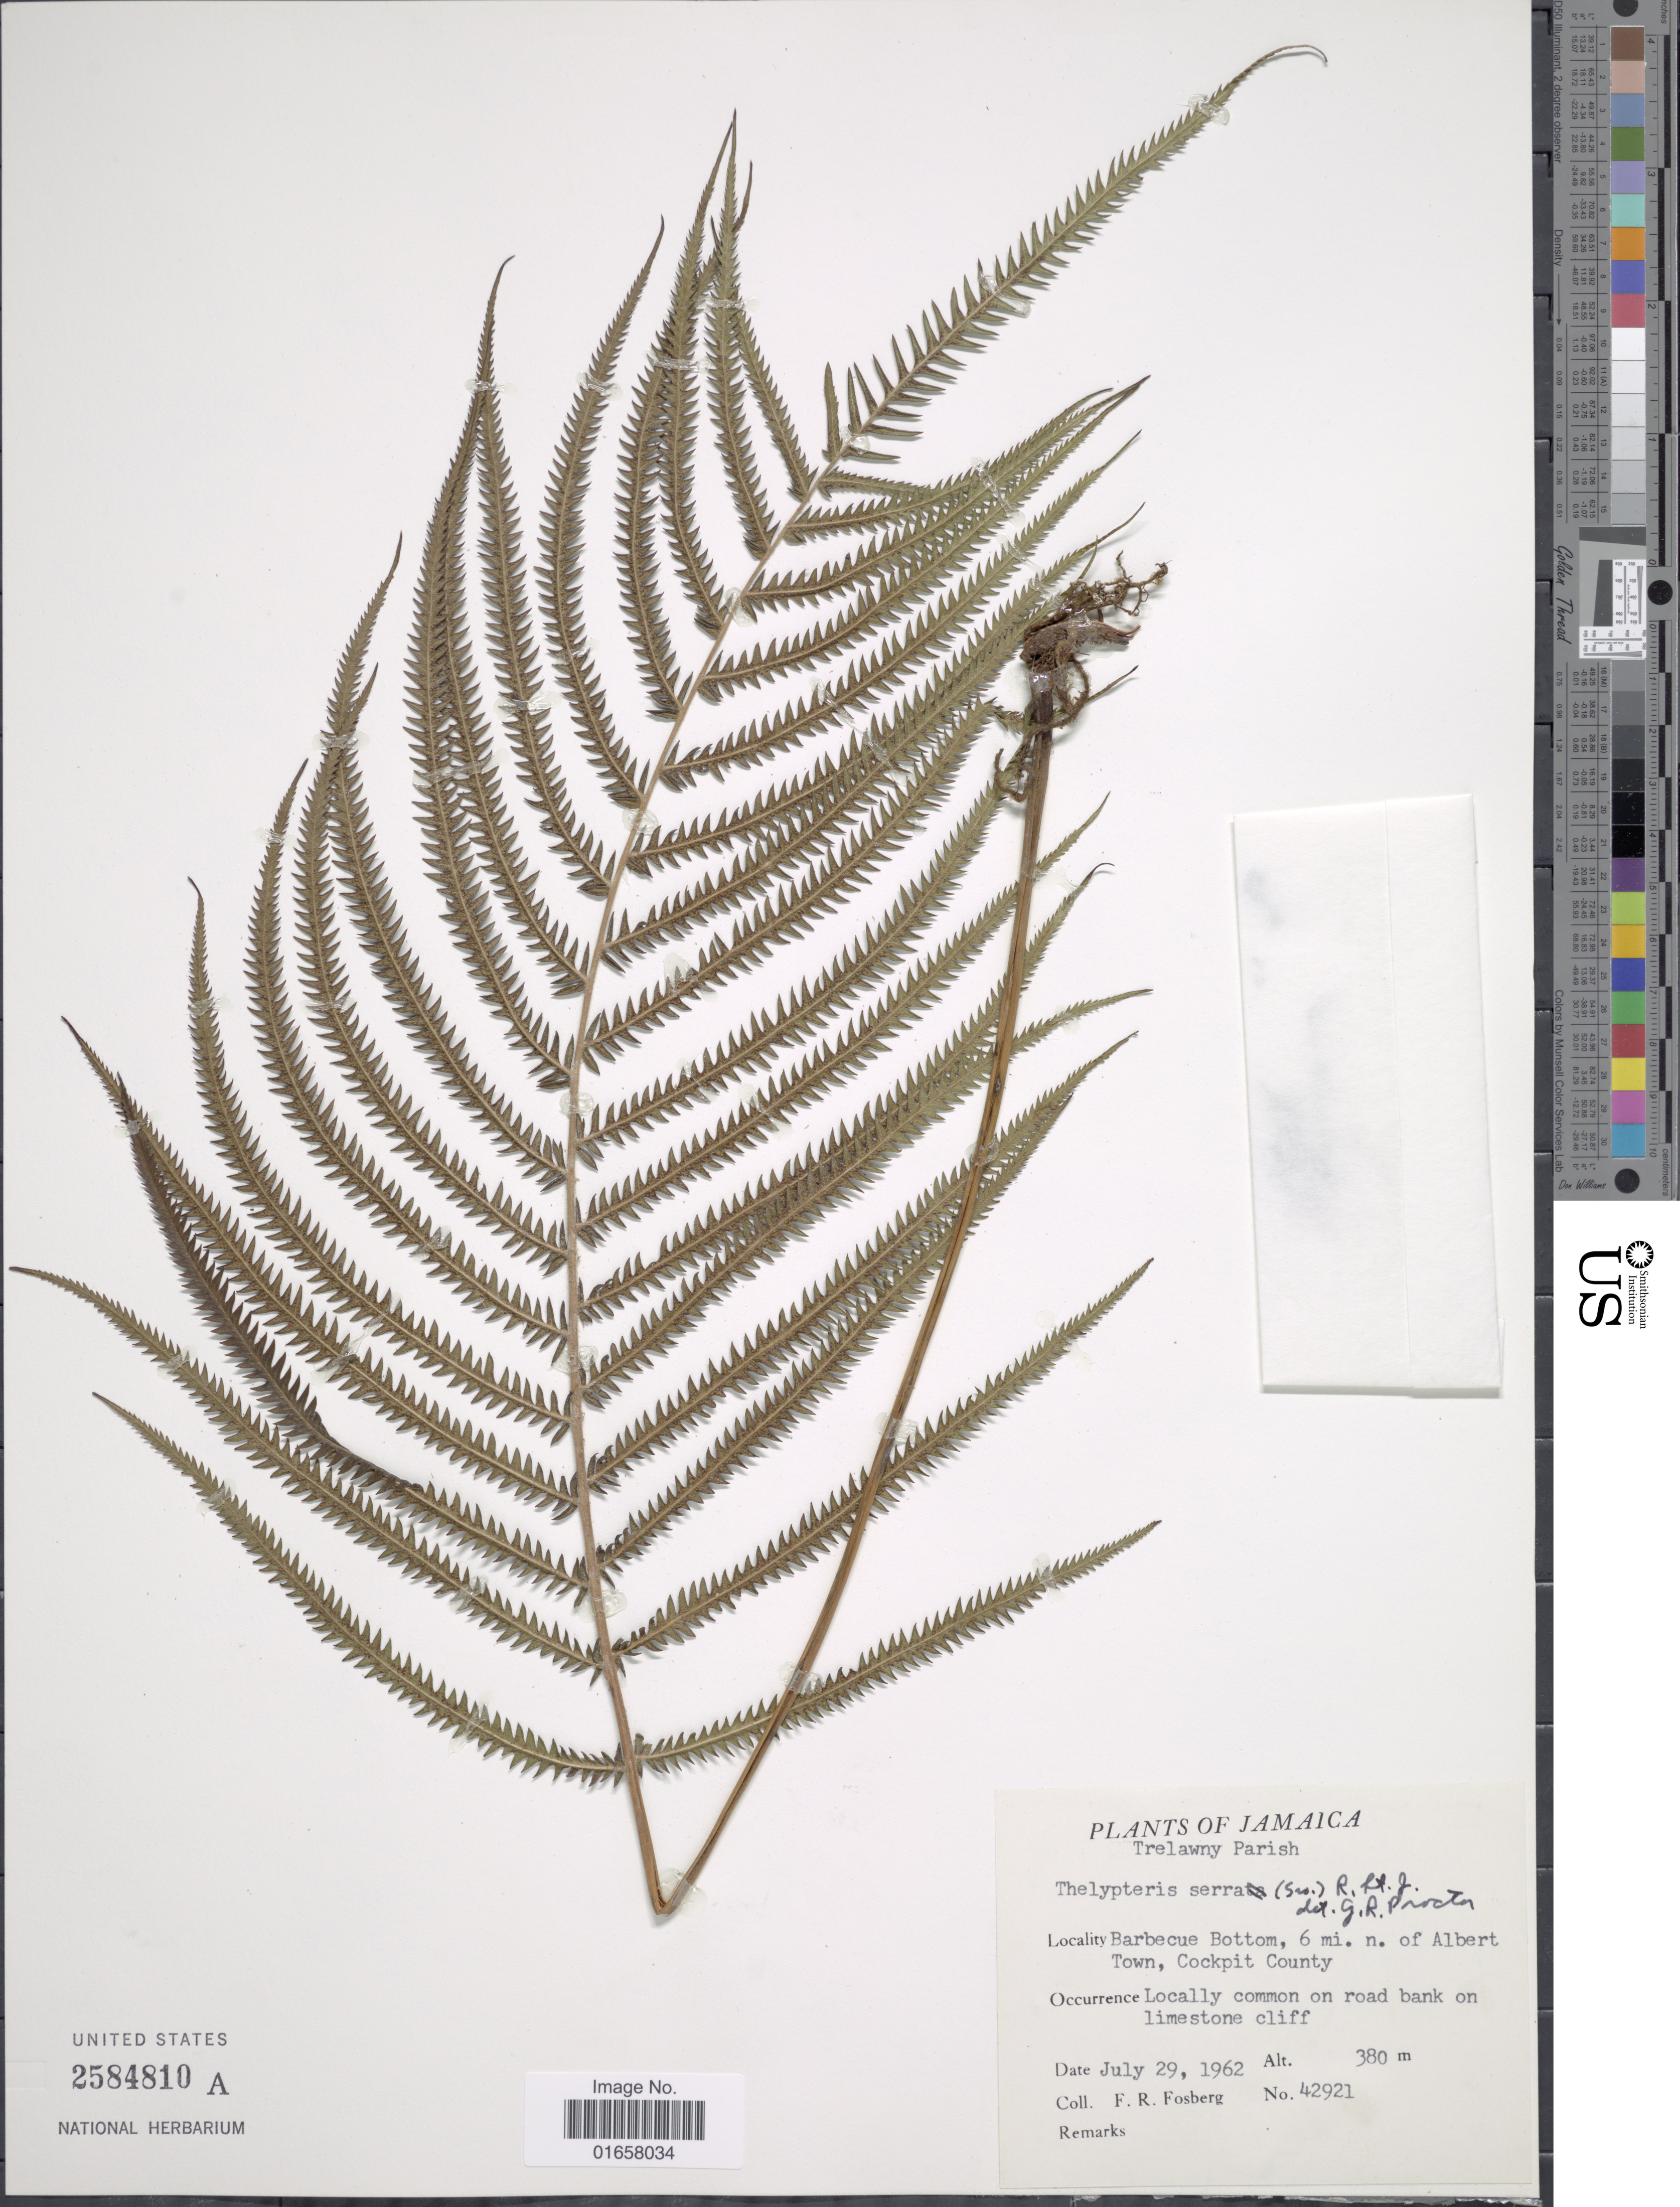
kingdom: Plantae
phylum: Tracheophyta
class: Polypodiopsida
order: Polypodiales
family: Thelypteridaceae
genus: Christella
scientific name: Christella serra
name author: (Sw.) Holttum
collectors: F. R. Fosberg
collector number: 42921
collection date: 1962-07-29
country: Jamaica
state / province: Trelawny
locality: Jamaica, Trelawny Parish, Barbecue Bottom, 6 mi. n. of Albert Town, Cockpit County.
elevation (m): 380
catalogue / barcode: US 2584810A